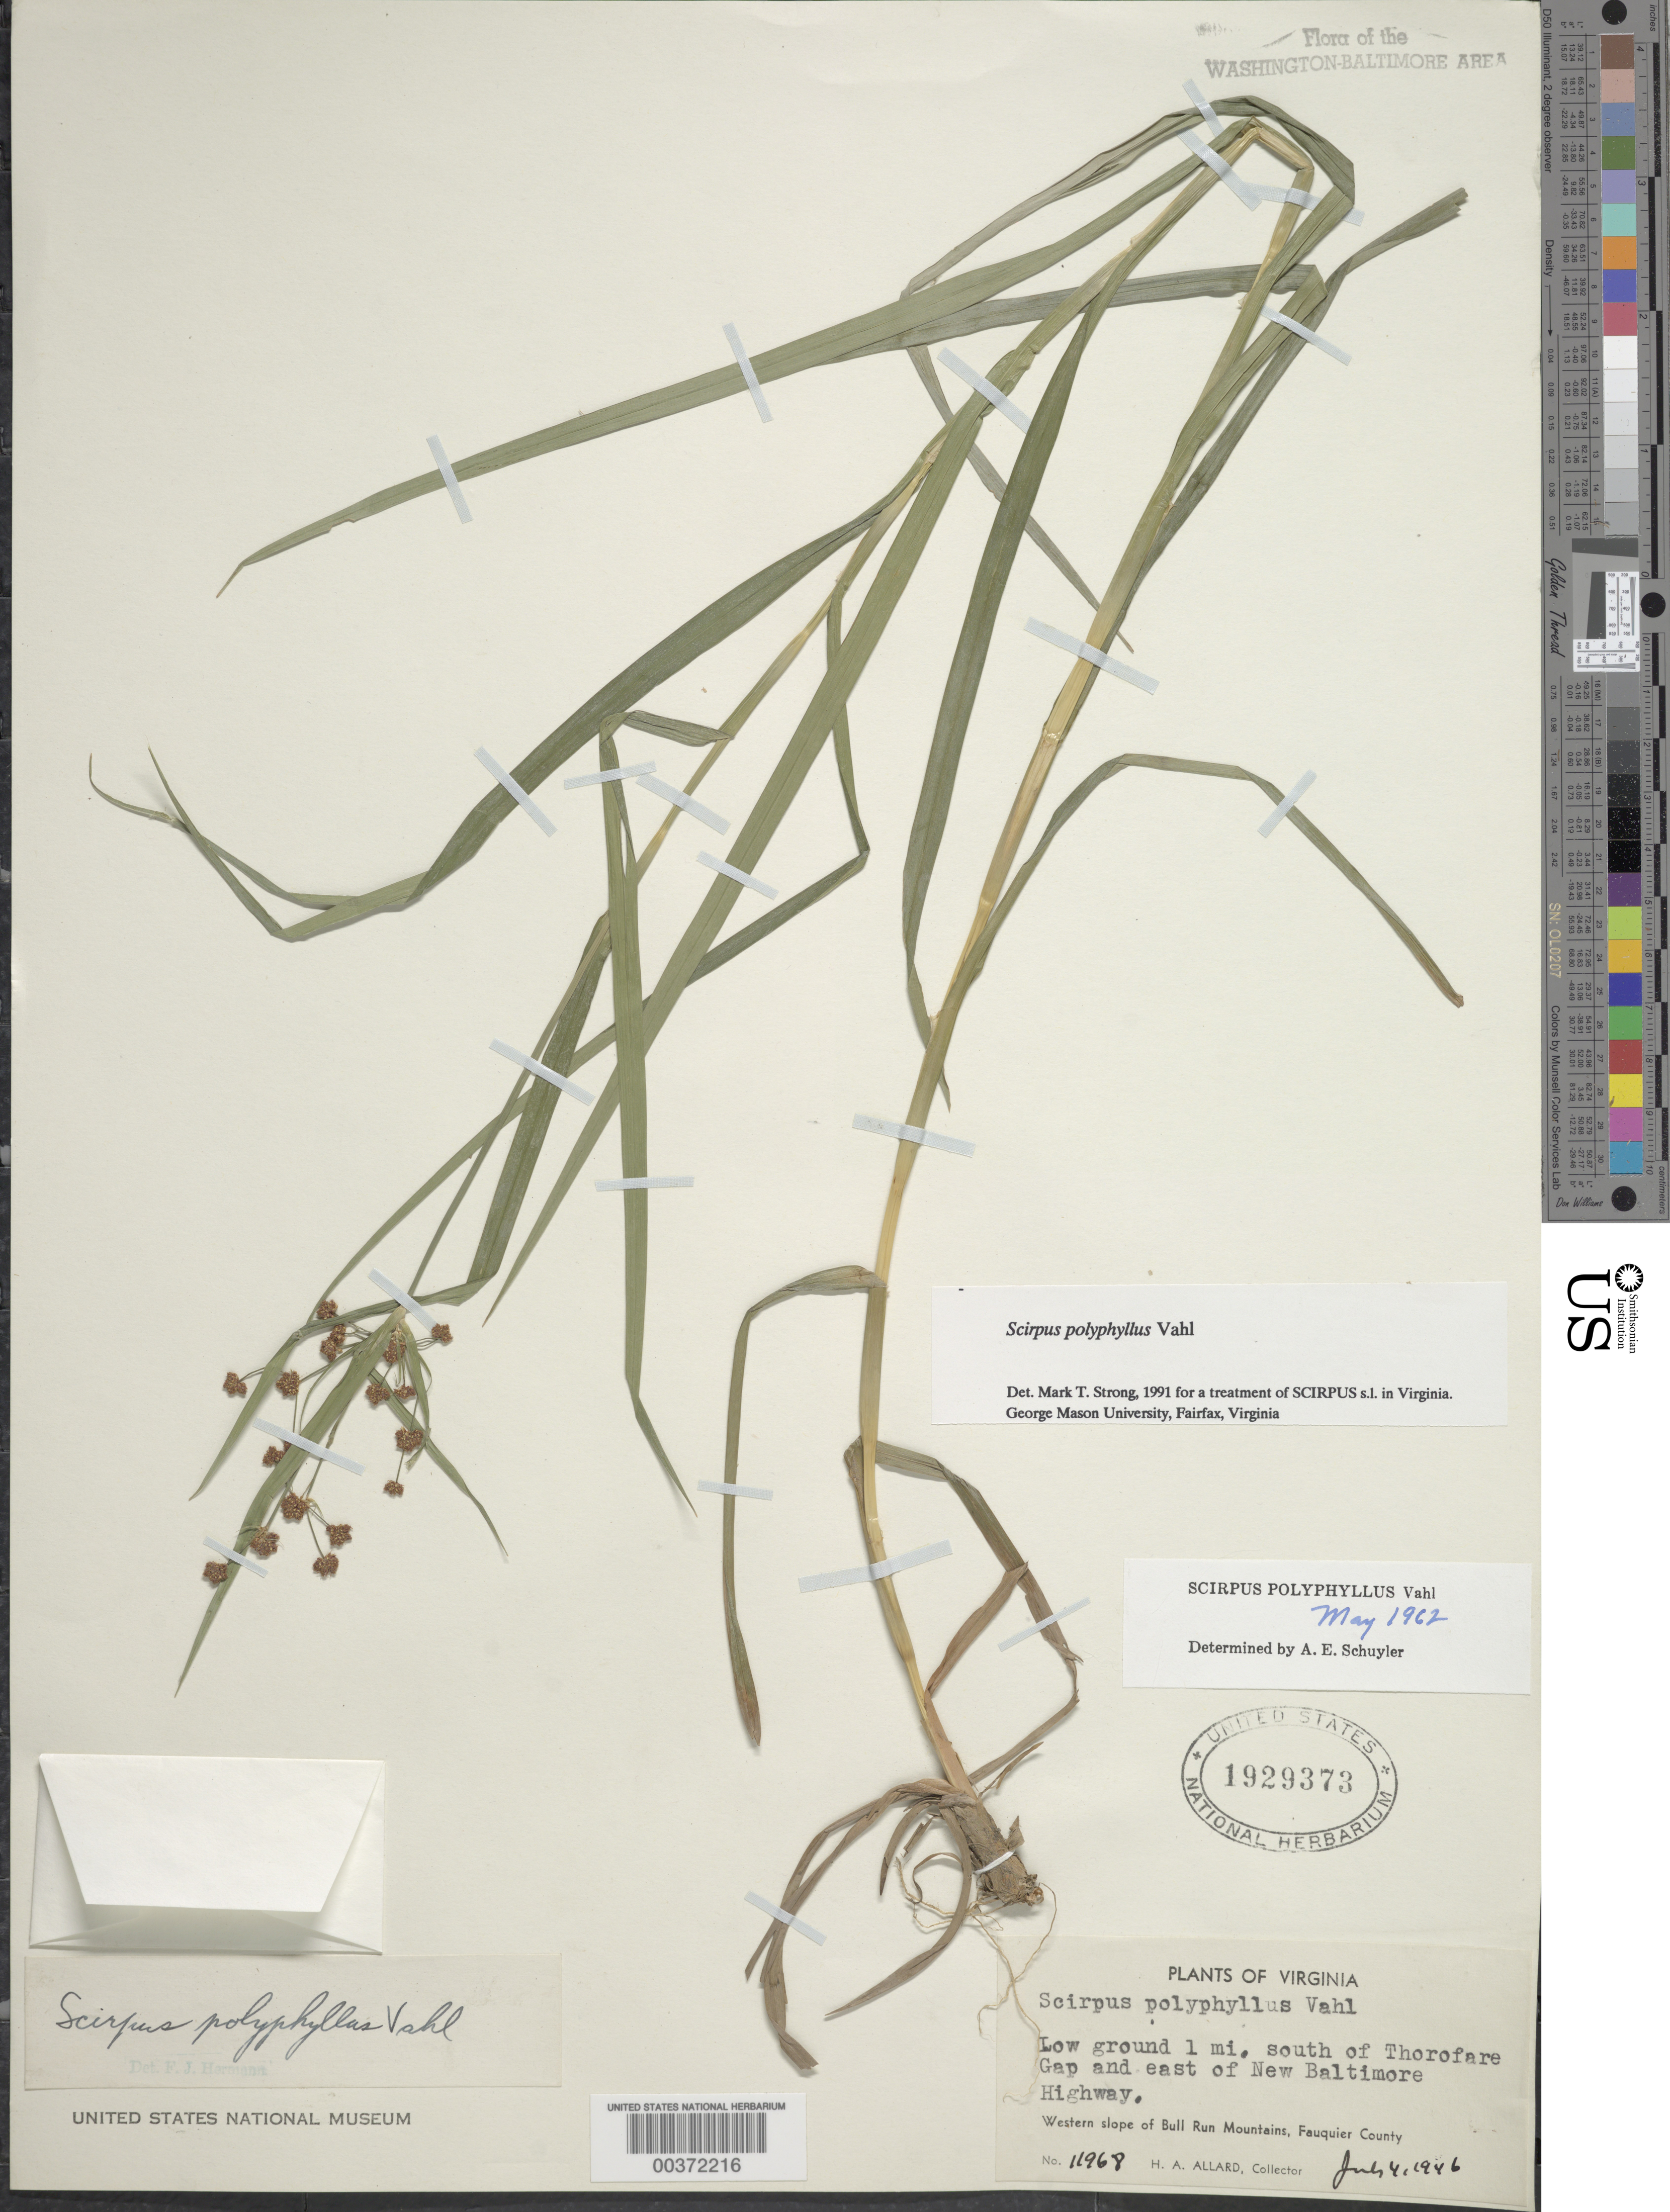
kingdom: Plantae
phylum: Tracheophyta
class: Liliopsida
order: Poales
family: Cyperaceae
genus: Scirpus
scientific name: Scirpus polyphyllus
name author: Vahl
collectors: H. A. Allard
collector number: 11968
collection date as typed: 04 Jul 1946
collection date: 1946-07-04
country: United States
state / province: Virginia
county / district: Fauquier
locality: S of Thorofare Gap, E of New Baltimore Highway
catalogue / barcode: US 1929373